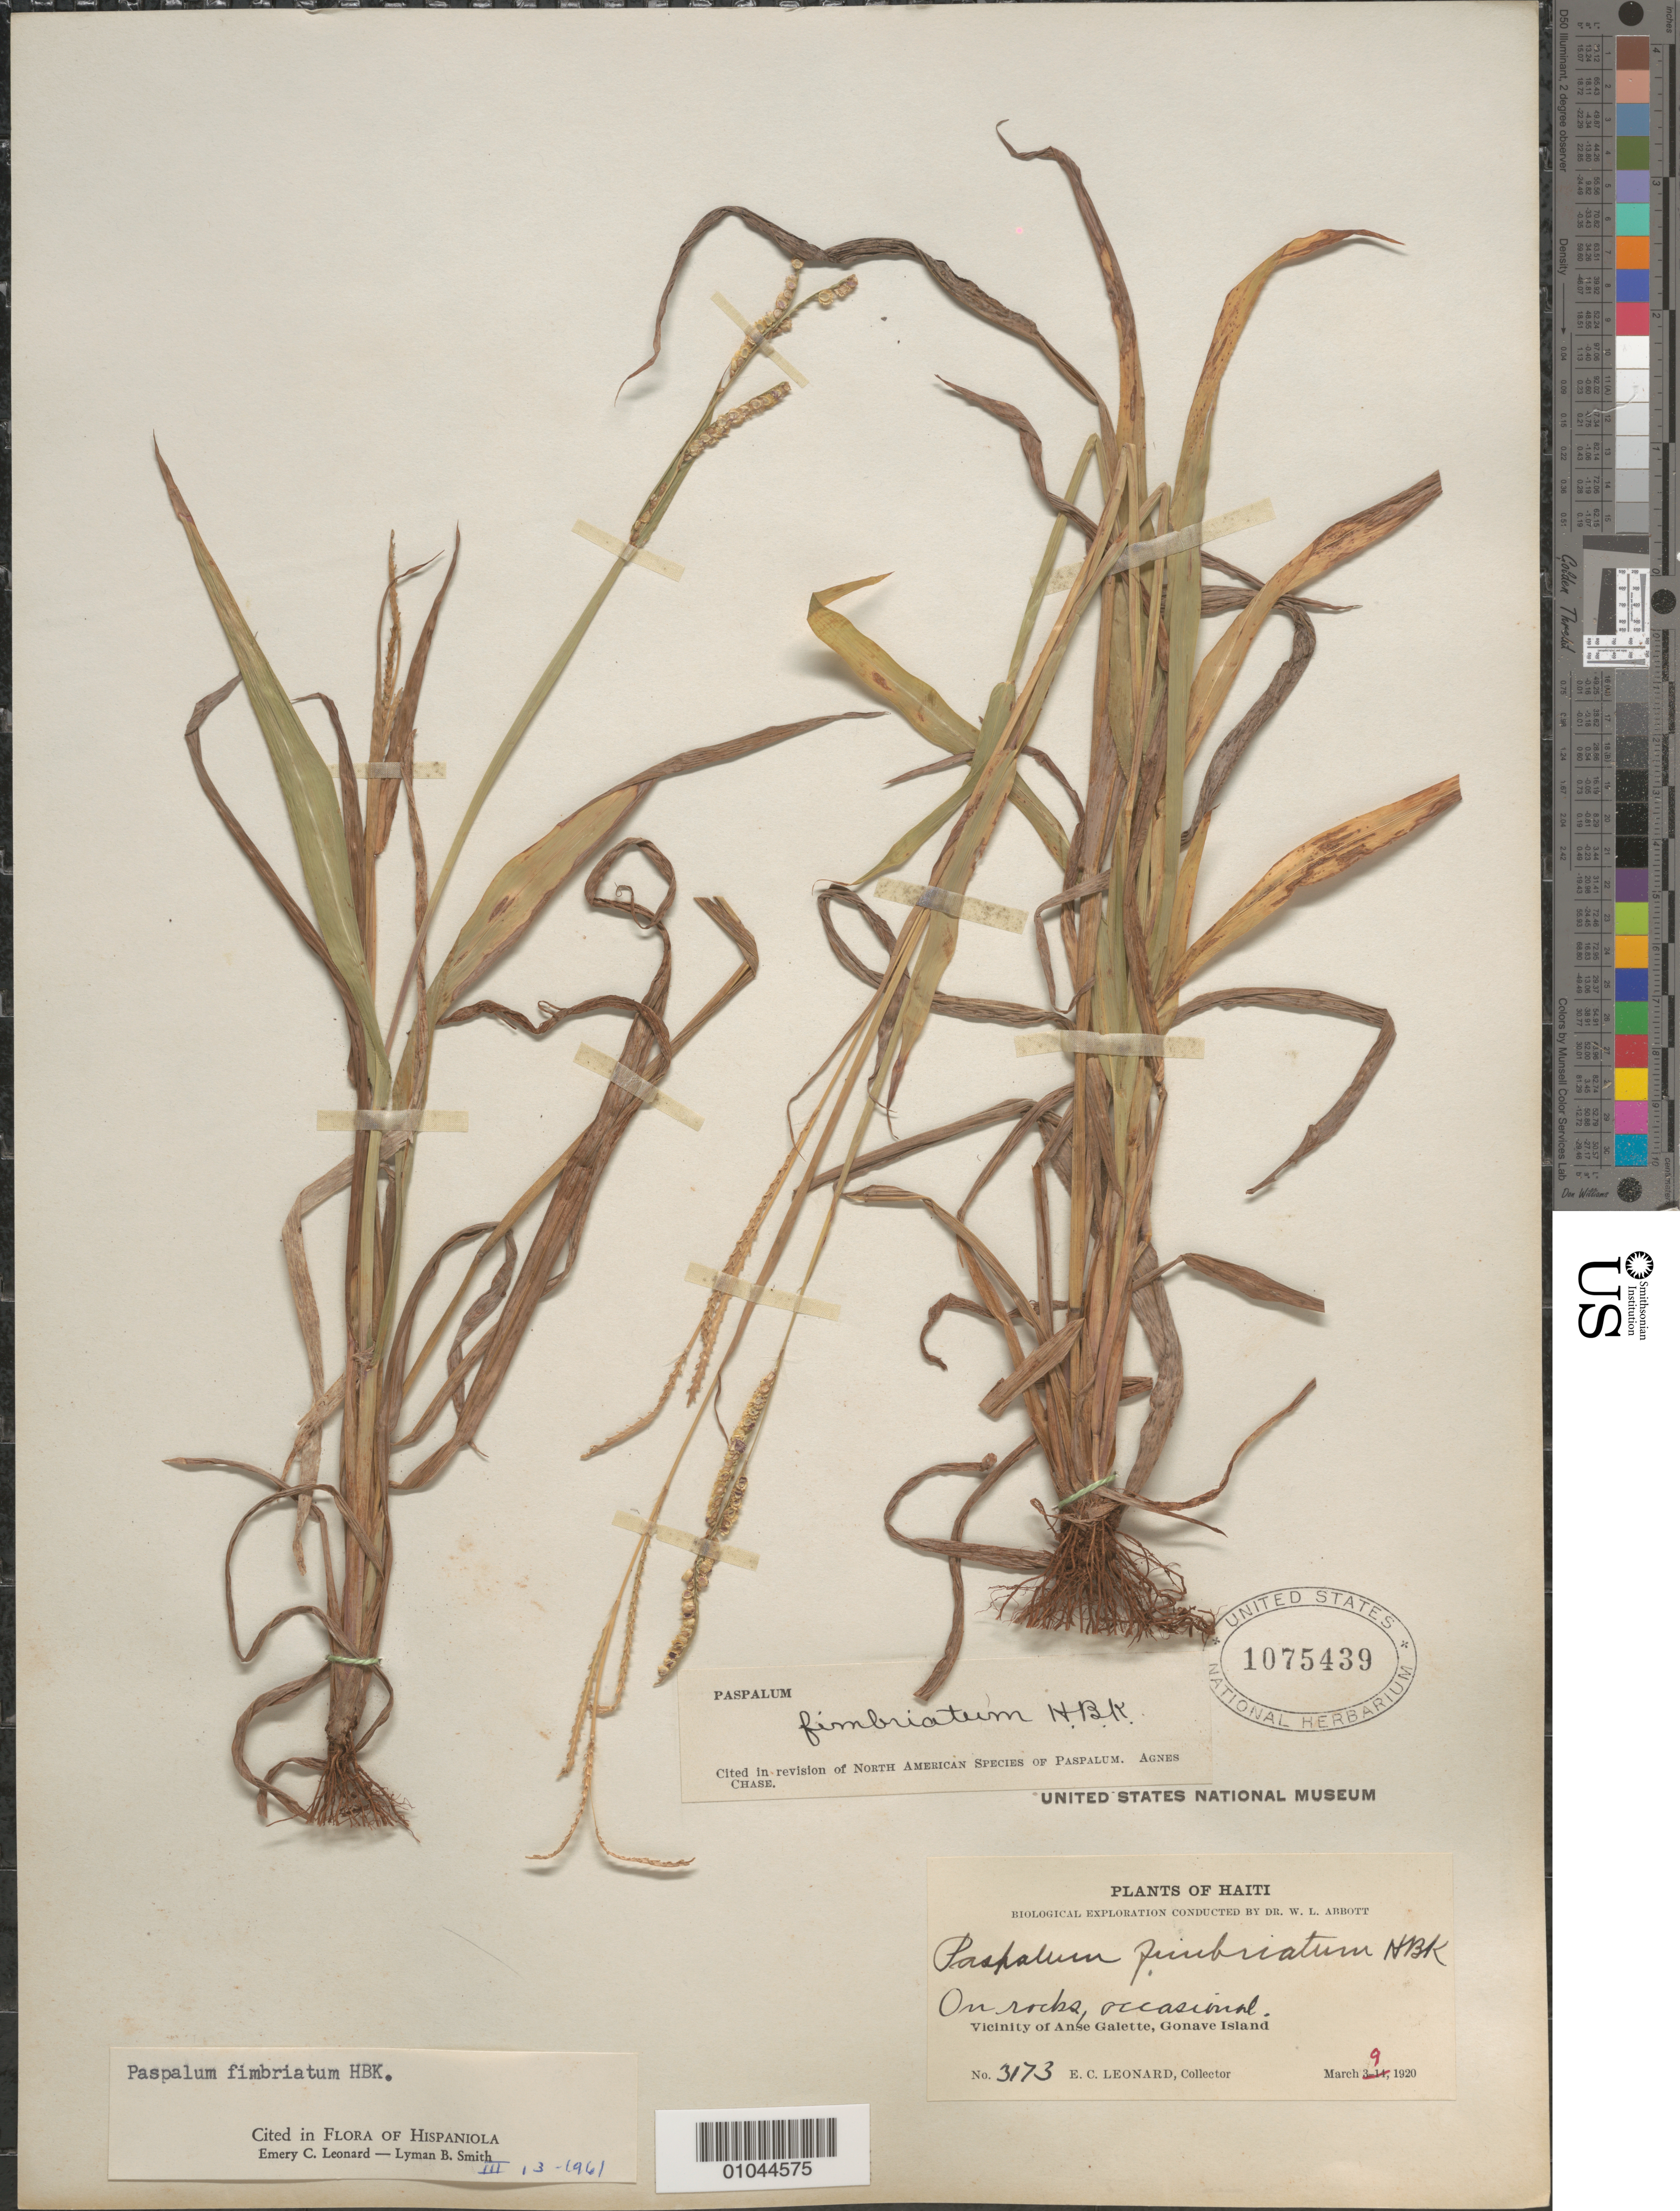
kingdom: Plantae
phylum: Tracheophyta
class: Liliopsida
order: Poales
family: Poaceae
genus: Paspalum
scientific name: Paspalum fimbriatum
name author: Kunth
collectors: E. C. Leonard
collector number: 3173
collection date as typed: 09 Mar 1920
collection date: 1920-03-09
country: Haiti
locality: Vicinity of Anse Galette, Gonave Island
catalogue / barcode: US 1075439